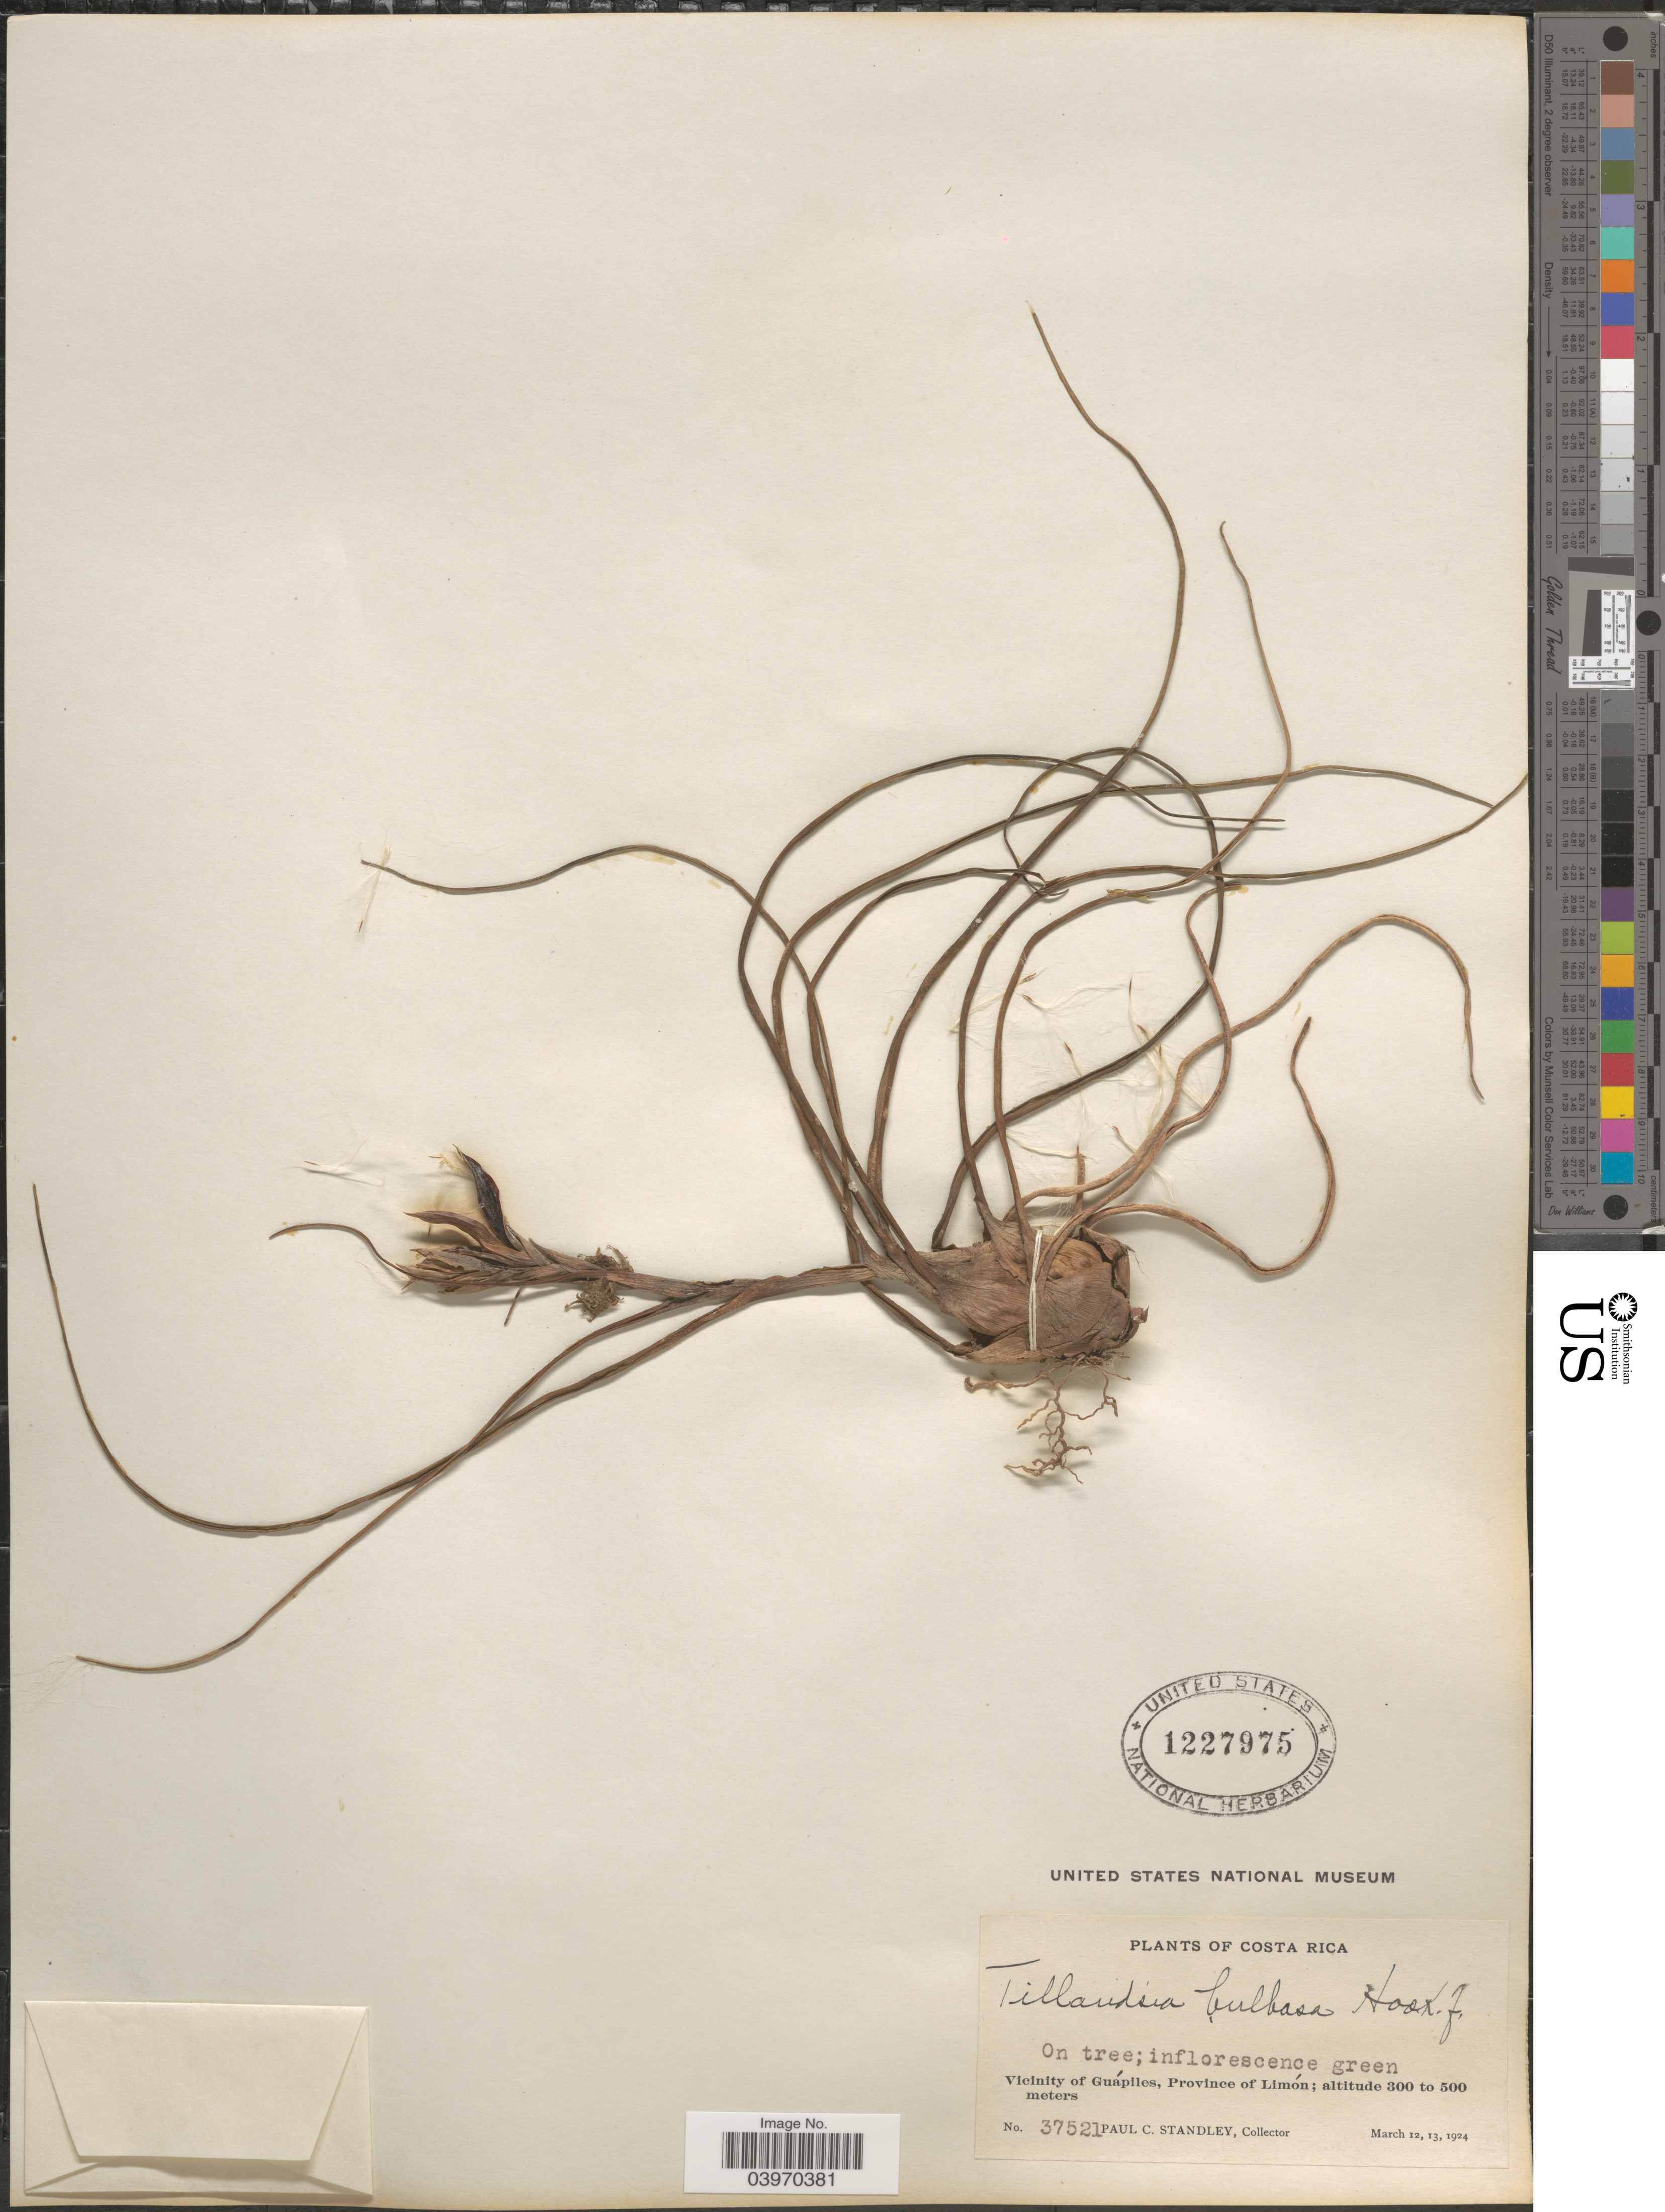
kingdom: Plantae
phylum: Tracheophyta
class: Liliopsida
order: Poales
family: Bromeliaceae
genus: Tillandsia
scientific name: Tillandsia bulbosa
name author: Hook.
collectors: P. C. Standley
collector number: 37521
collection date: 1924-03-12/1924-03-13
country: Costa Rica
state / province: Limón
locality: Vicinity of Guápiles.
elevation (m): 300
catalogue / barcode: US 1227975